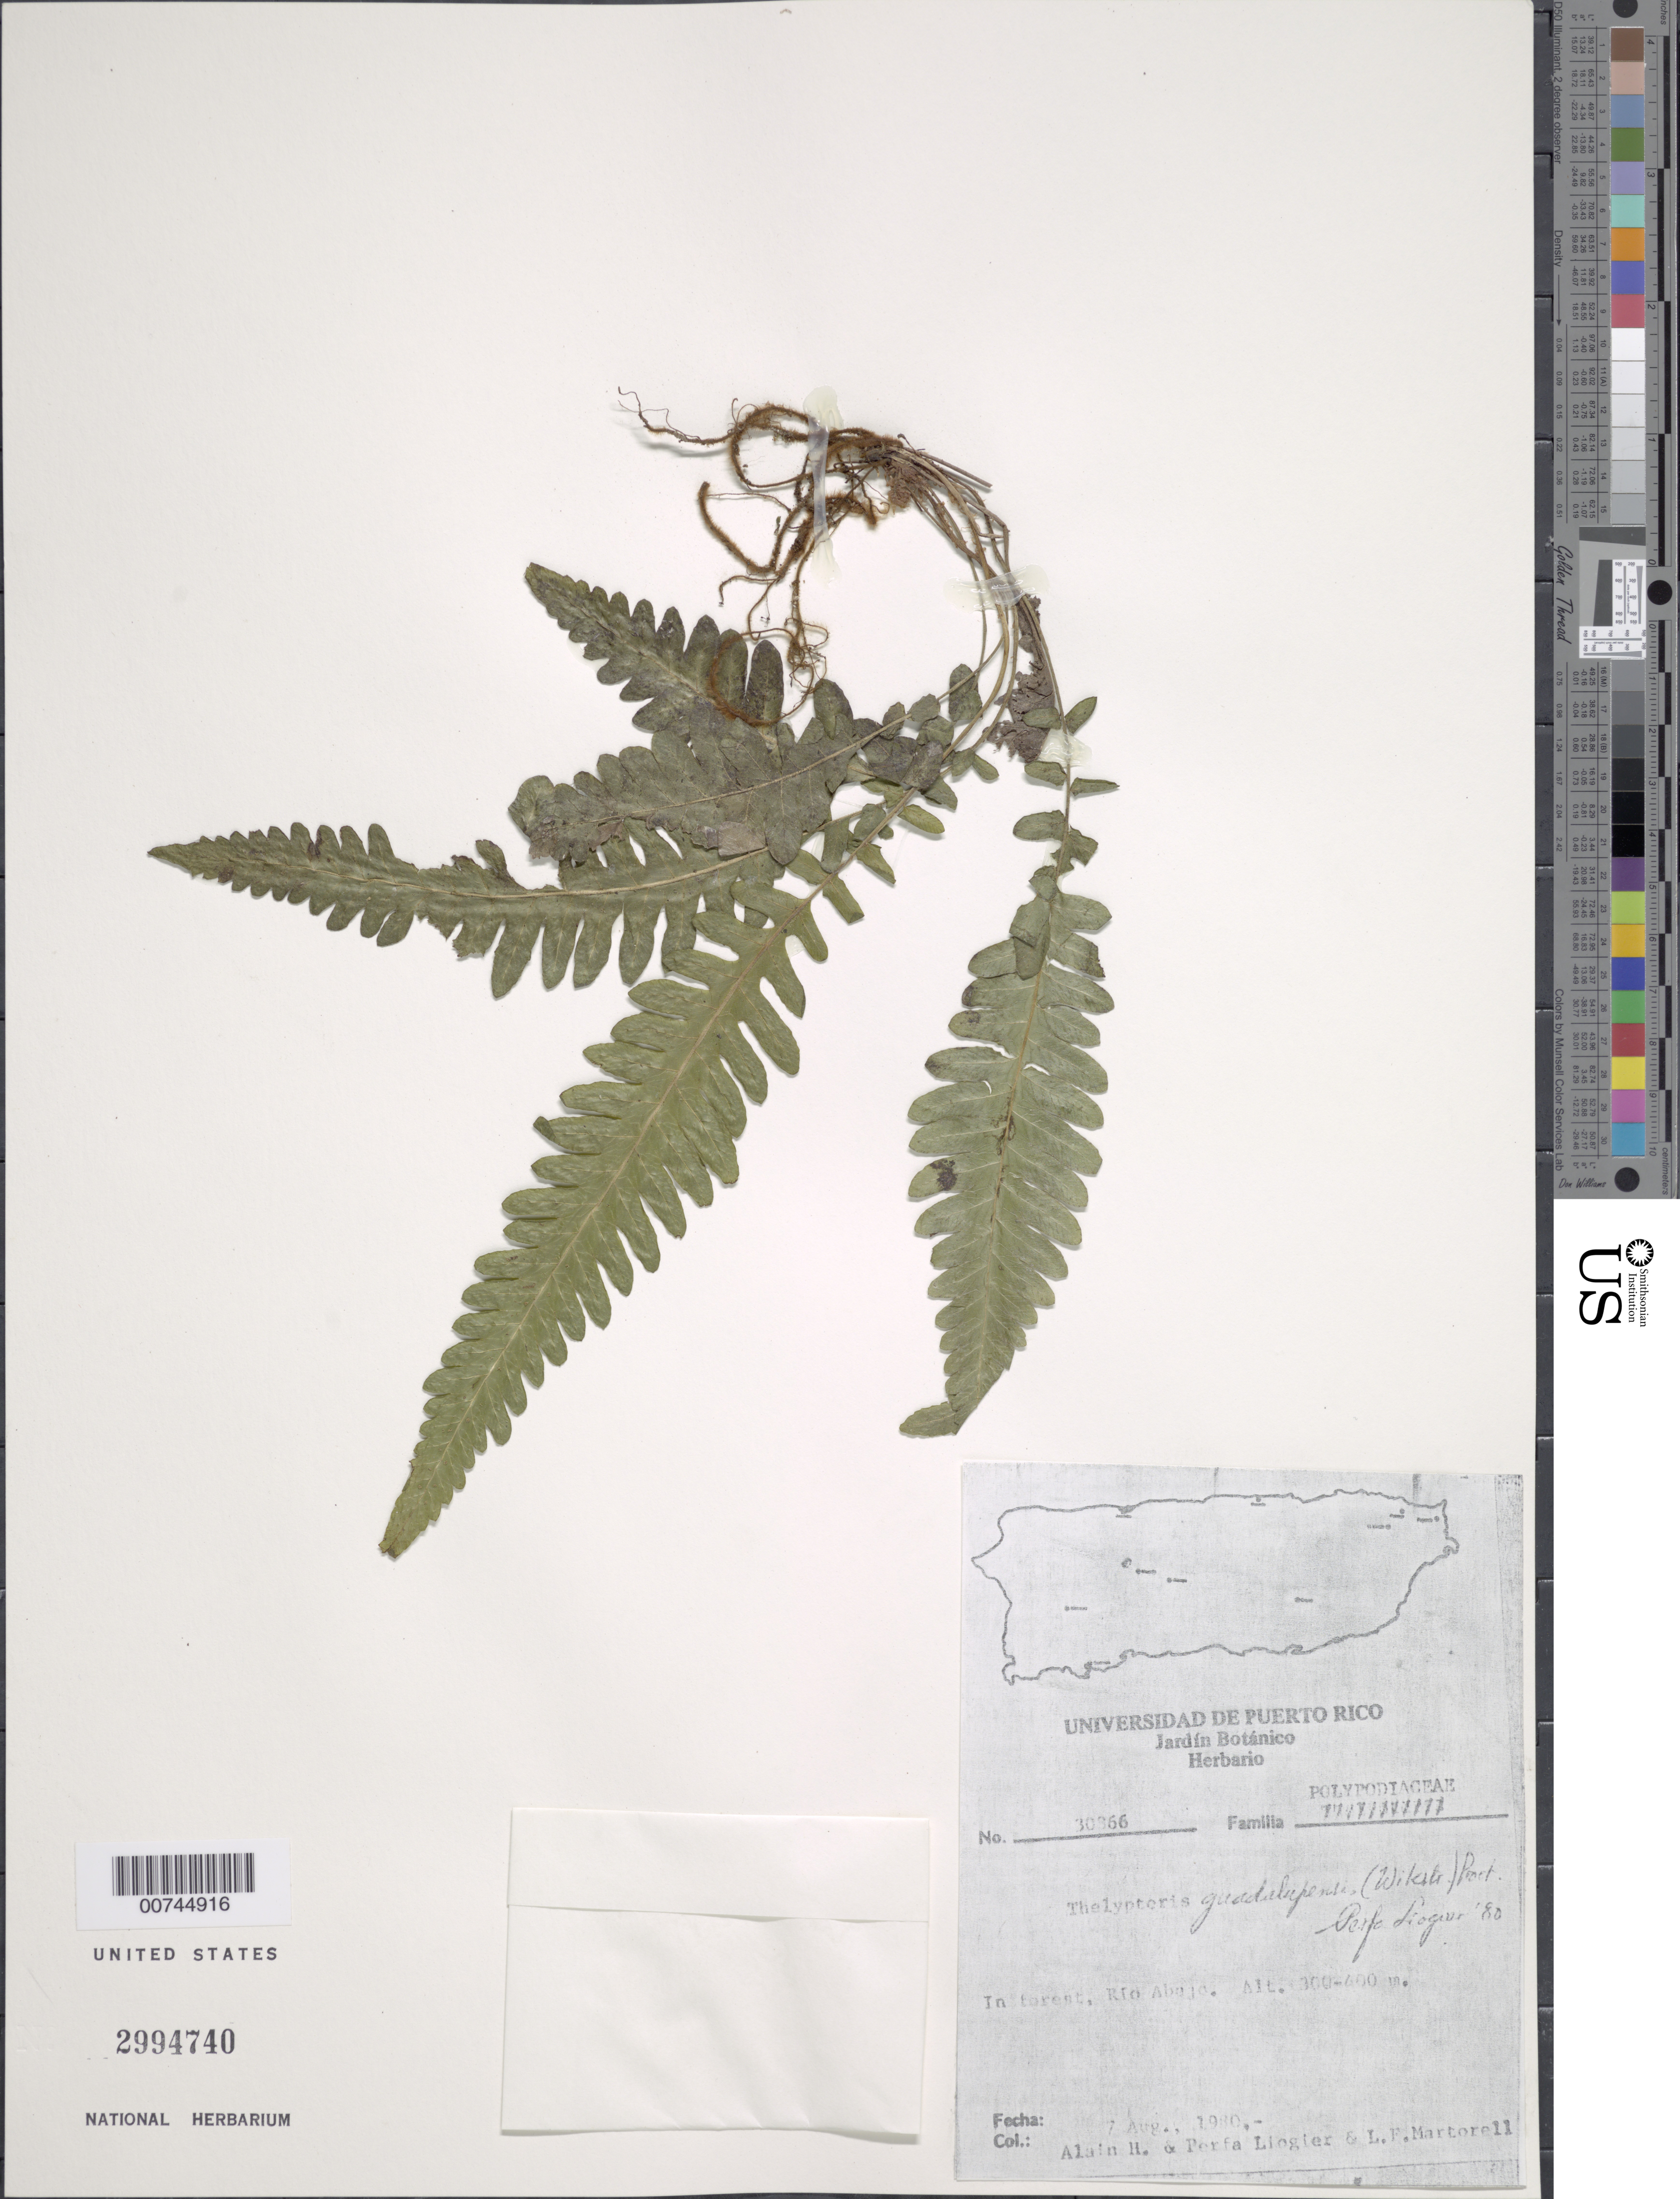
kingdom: Plantae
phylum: Tracheophyta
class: Polypodiopsida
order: Polypodiales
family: Thelypteridaceae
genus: Goniopteris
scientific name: Goniopteris guadelupensis (Wikstr.) comb. nov., ined 2015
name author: (Wikstr.)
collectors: A. H. Liogier, M. P. Liogier & L. Martorell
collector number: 30866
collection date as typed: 07 Aug 1980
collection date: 1980-08-07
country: Puerto Rico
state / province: Arecibo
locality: In forest, Río Abajo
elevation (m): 300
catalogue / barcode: US 2994740